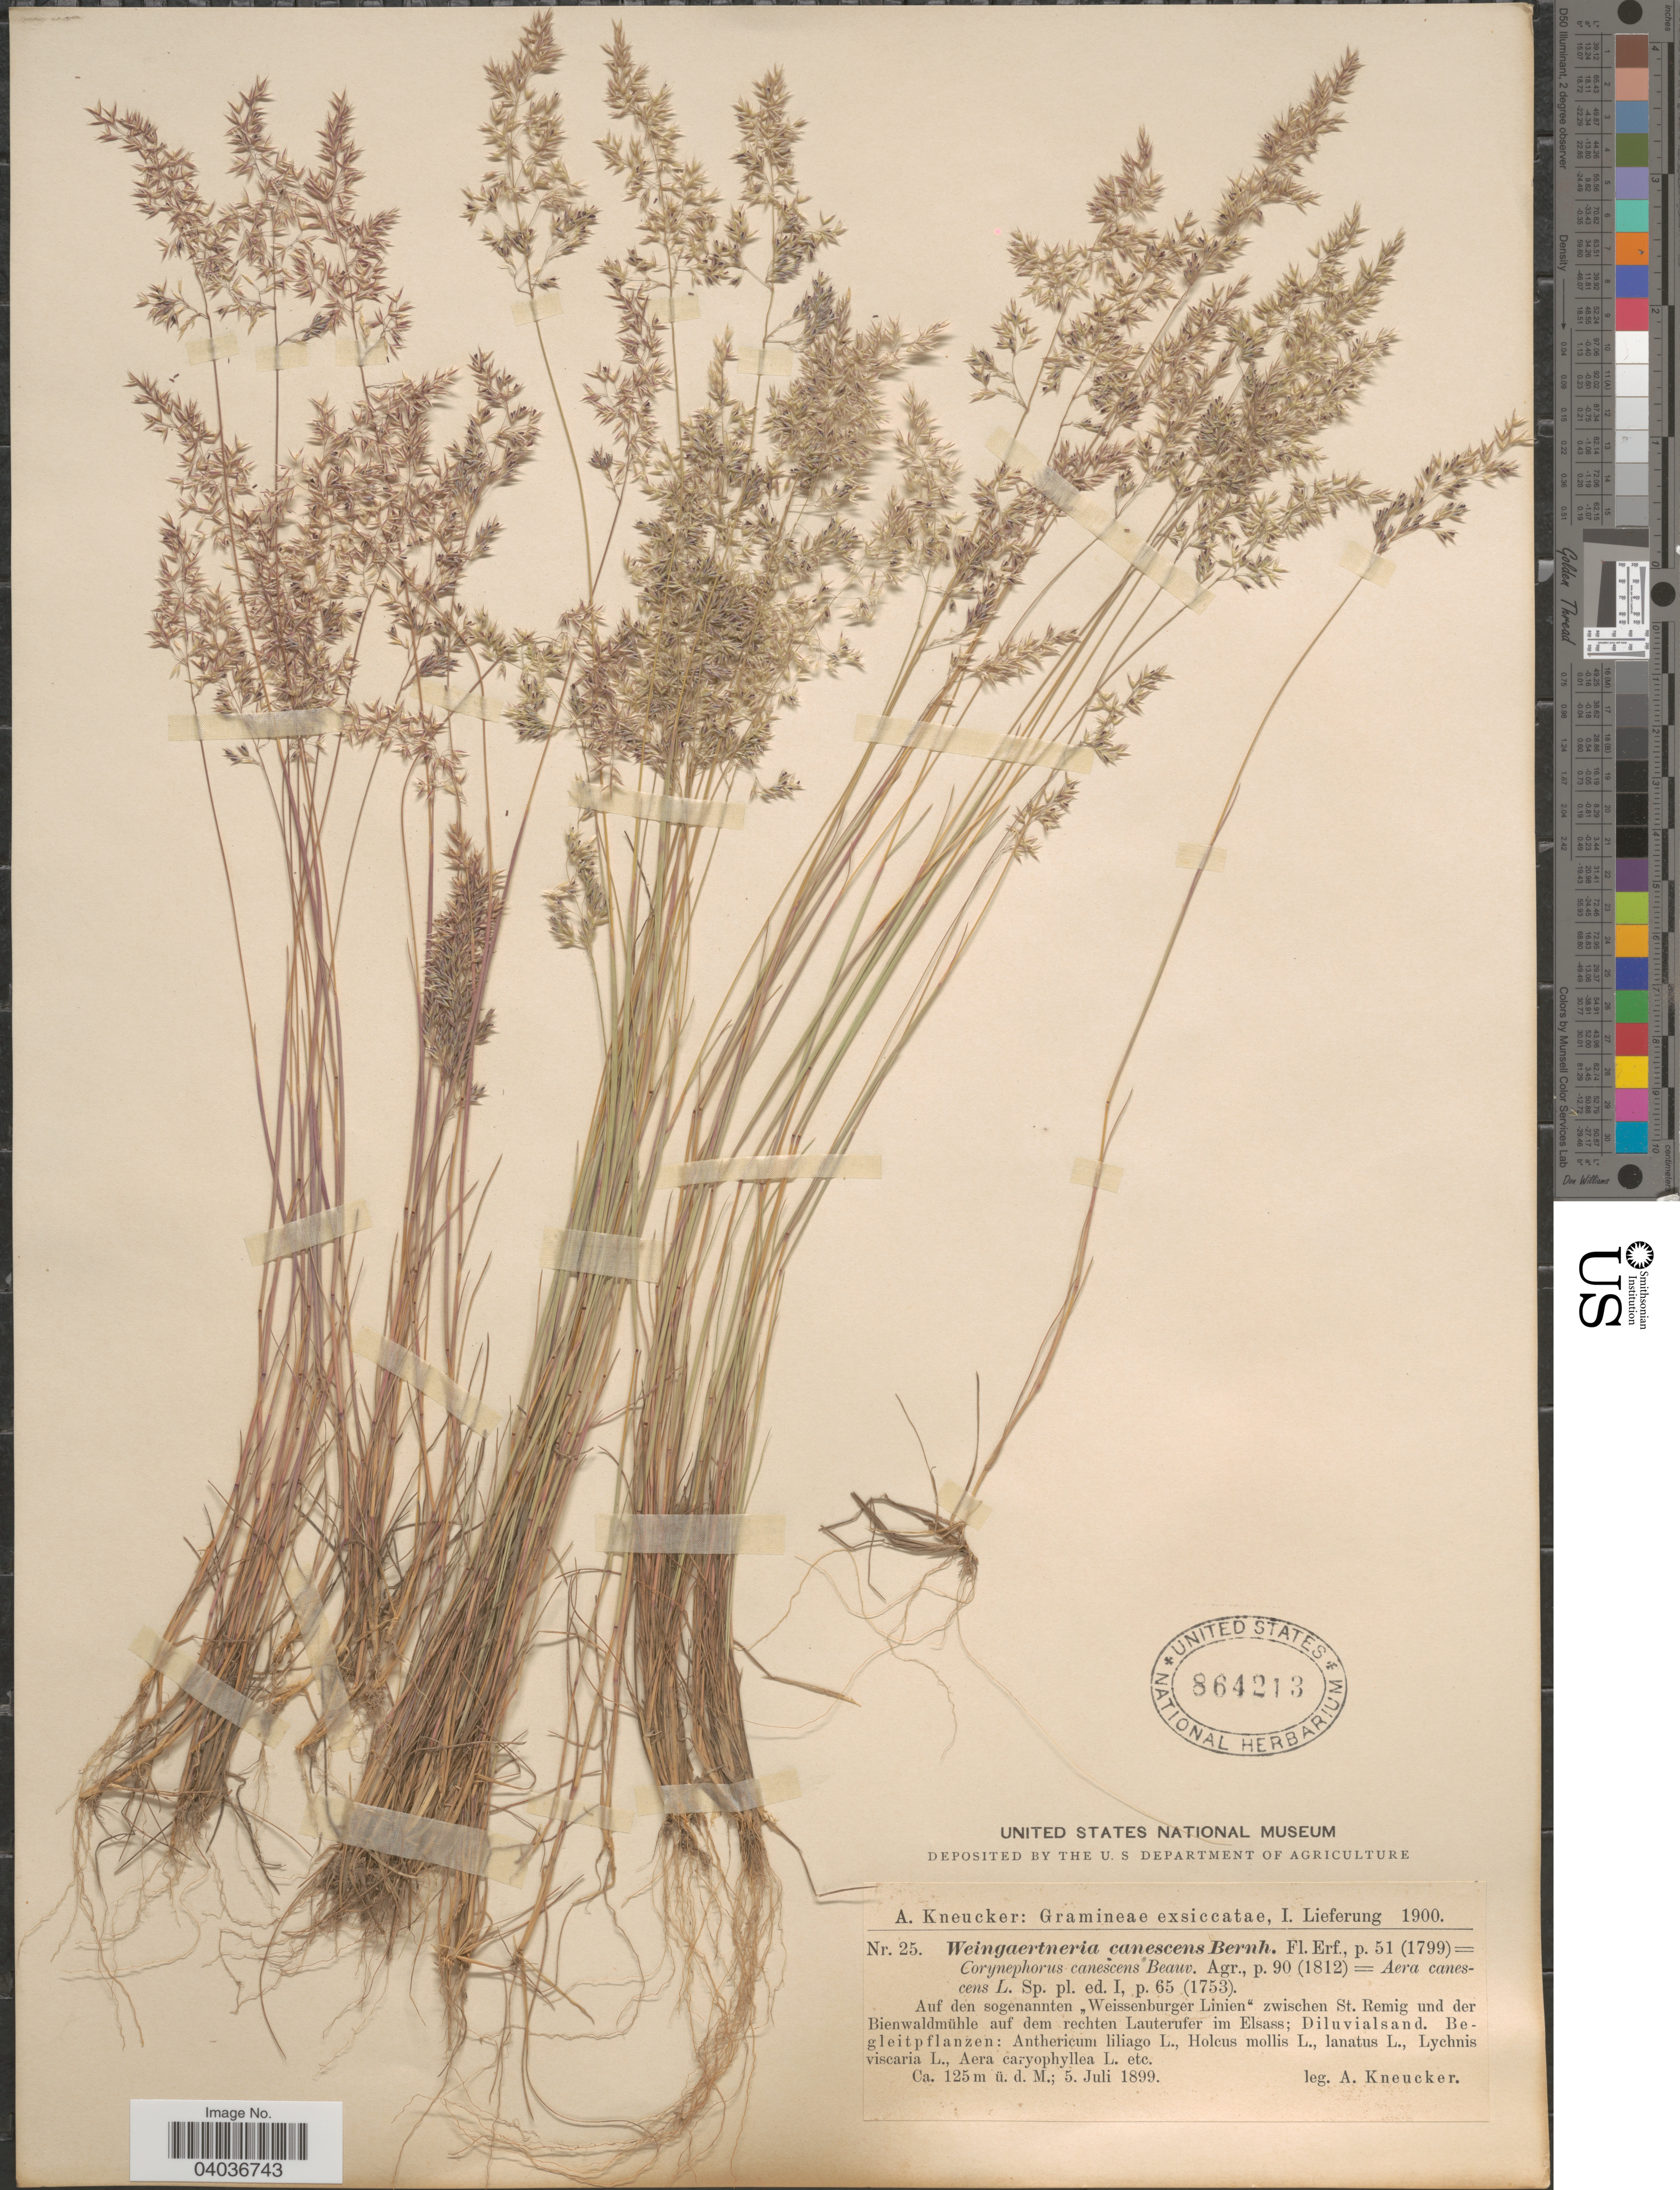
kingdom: Plantae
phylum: Tracheophyta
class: Liliopsida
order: Poales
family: Poaceae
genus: Corynephorus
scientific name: Corynephorus canescens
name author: (L, MEL) P. Beauv.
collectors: A. Kneucker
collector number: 25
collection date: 1899-07-05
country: Germany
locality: Auf den sogenannten "Weissenburger Lienen" zwischen St. Remig und der Bienwaldmühle auf dem rechten Lauterufer im Elsass: Diluvialsand.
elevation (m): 125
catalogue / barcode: US 864213